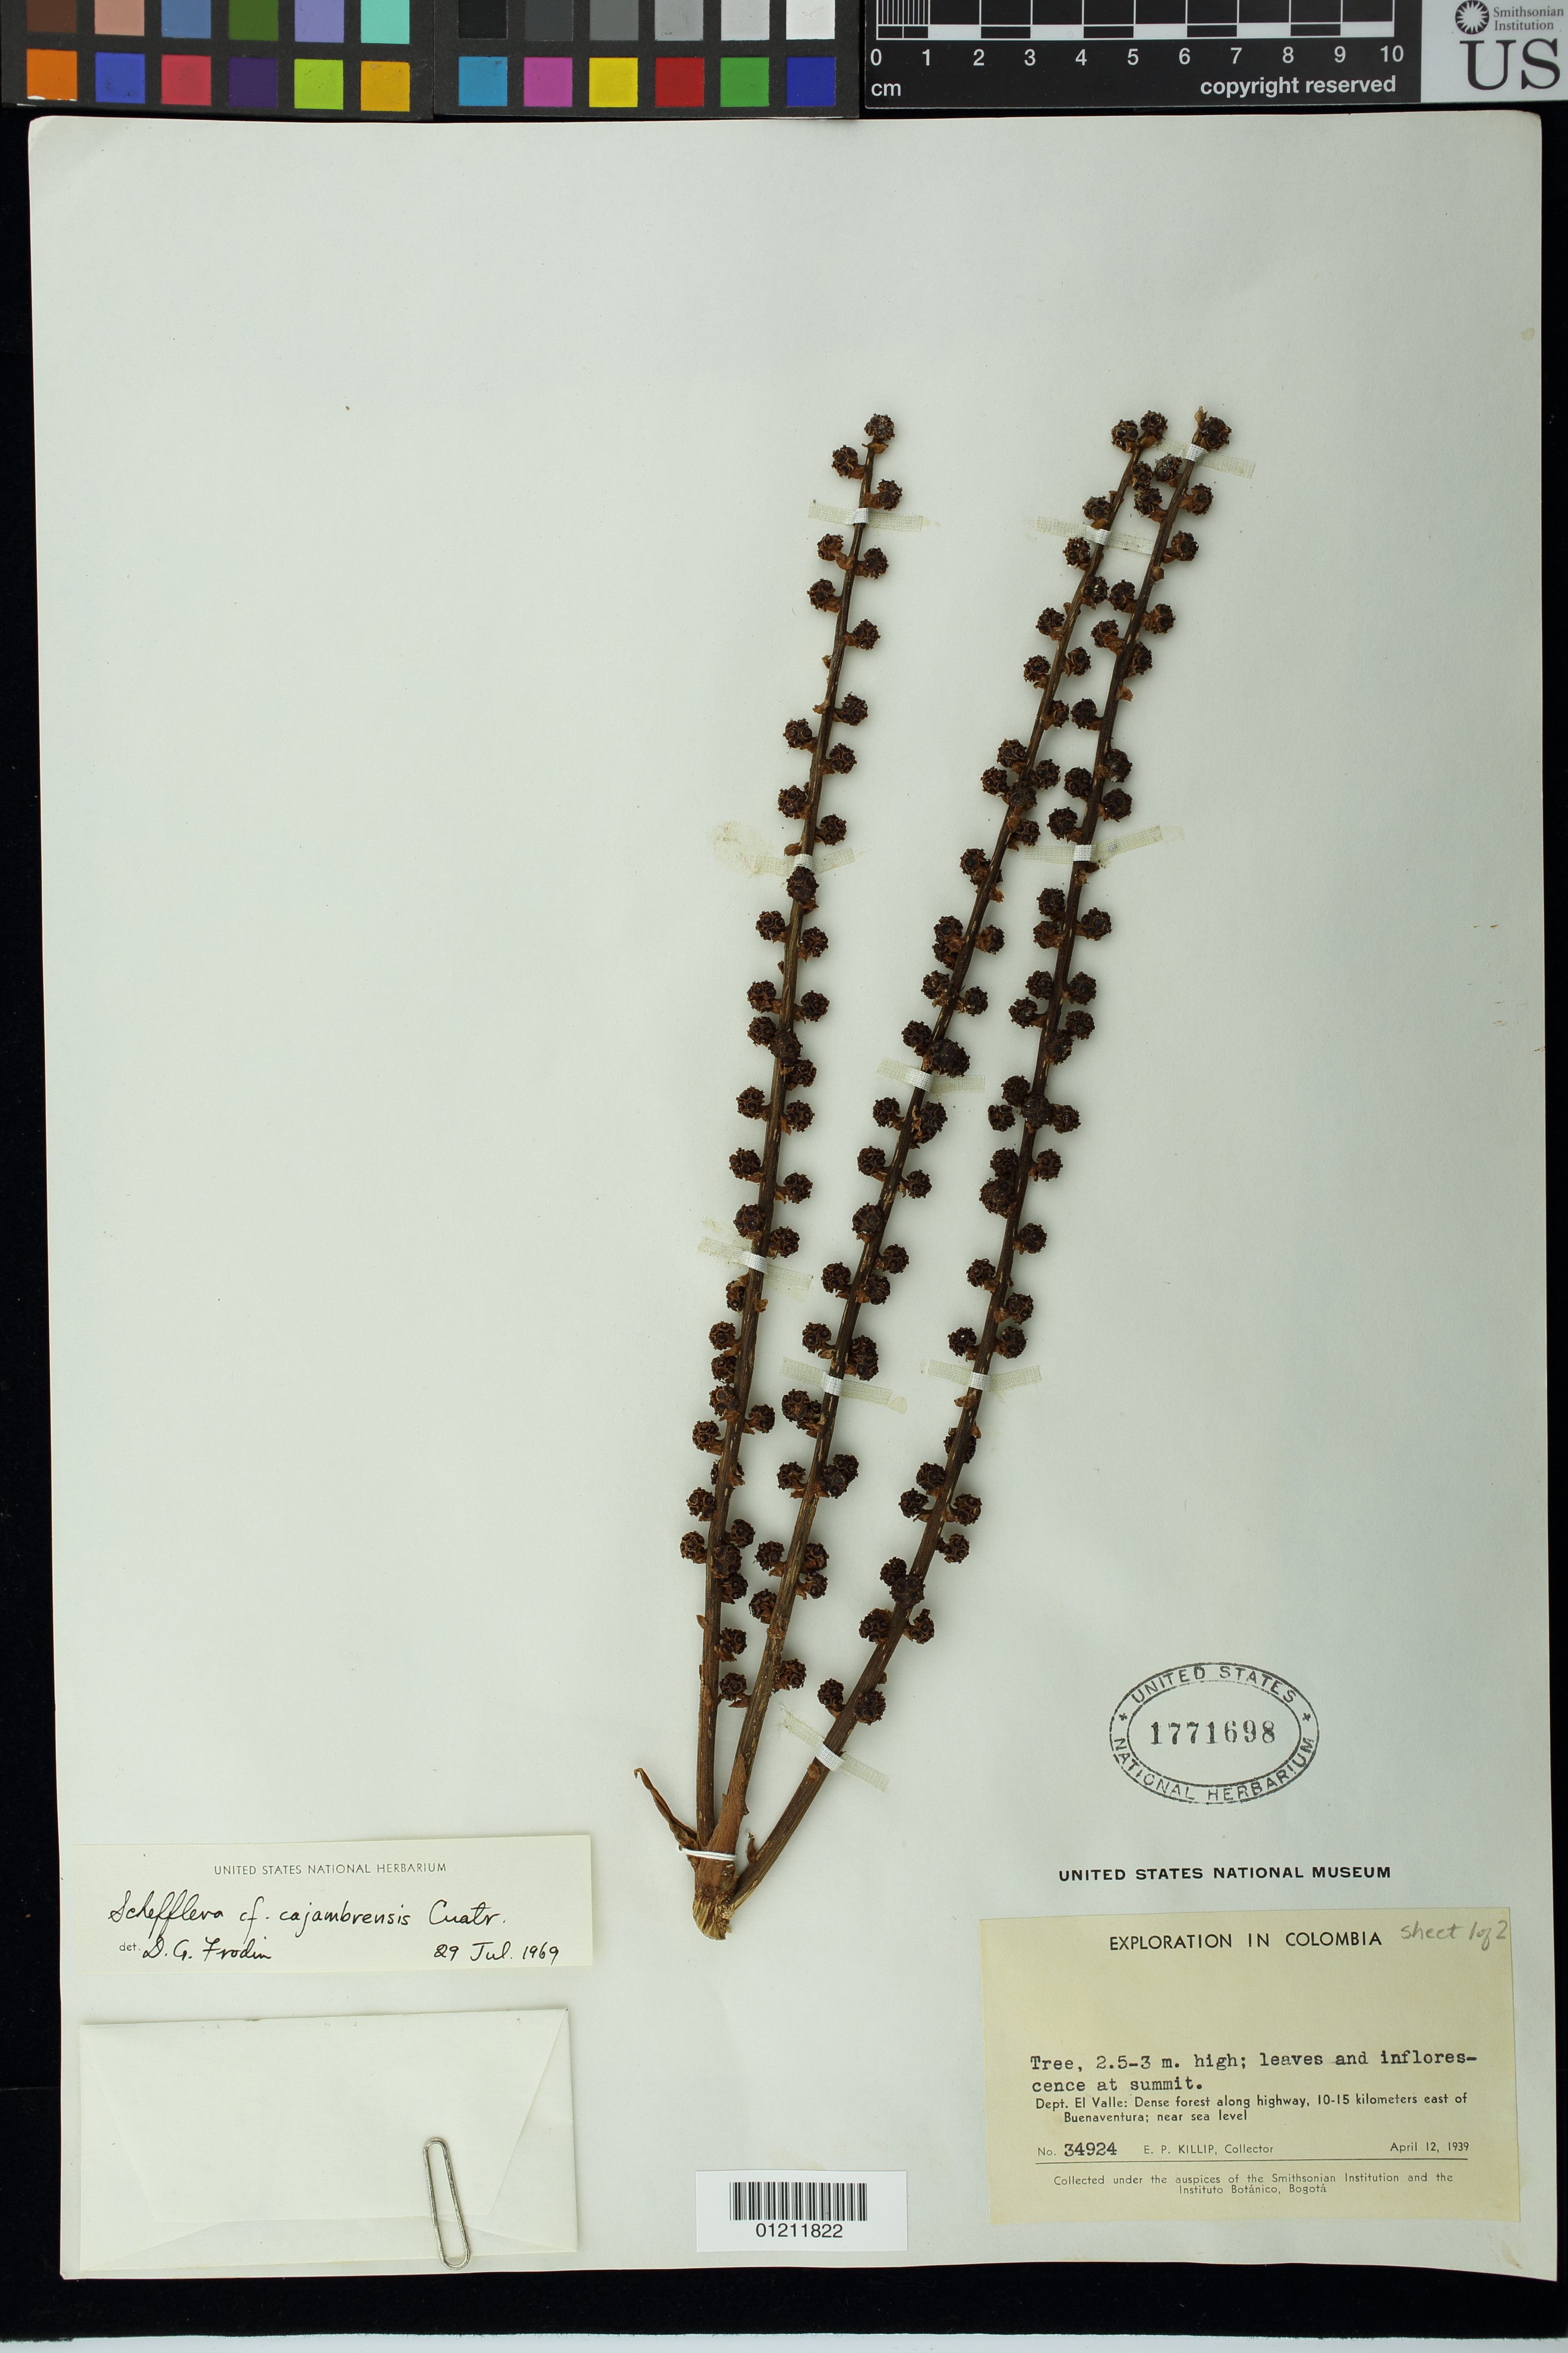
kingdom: Plantae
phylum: Tracheophyta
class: Magnoliopsida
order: Apiales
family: Araliaceae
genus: Schefflera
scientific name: Schefflera cajambrensis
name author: Cuatrec.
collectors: E. P. Killip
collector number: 34924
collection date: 1939-04-12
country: Colombia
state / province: Valle del Cauca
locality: Dept. El Valle: Dense forest along highway, 10-15 kilometers east of Buenaventura.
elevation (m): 0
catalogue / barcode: US 1771698